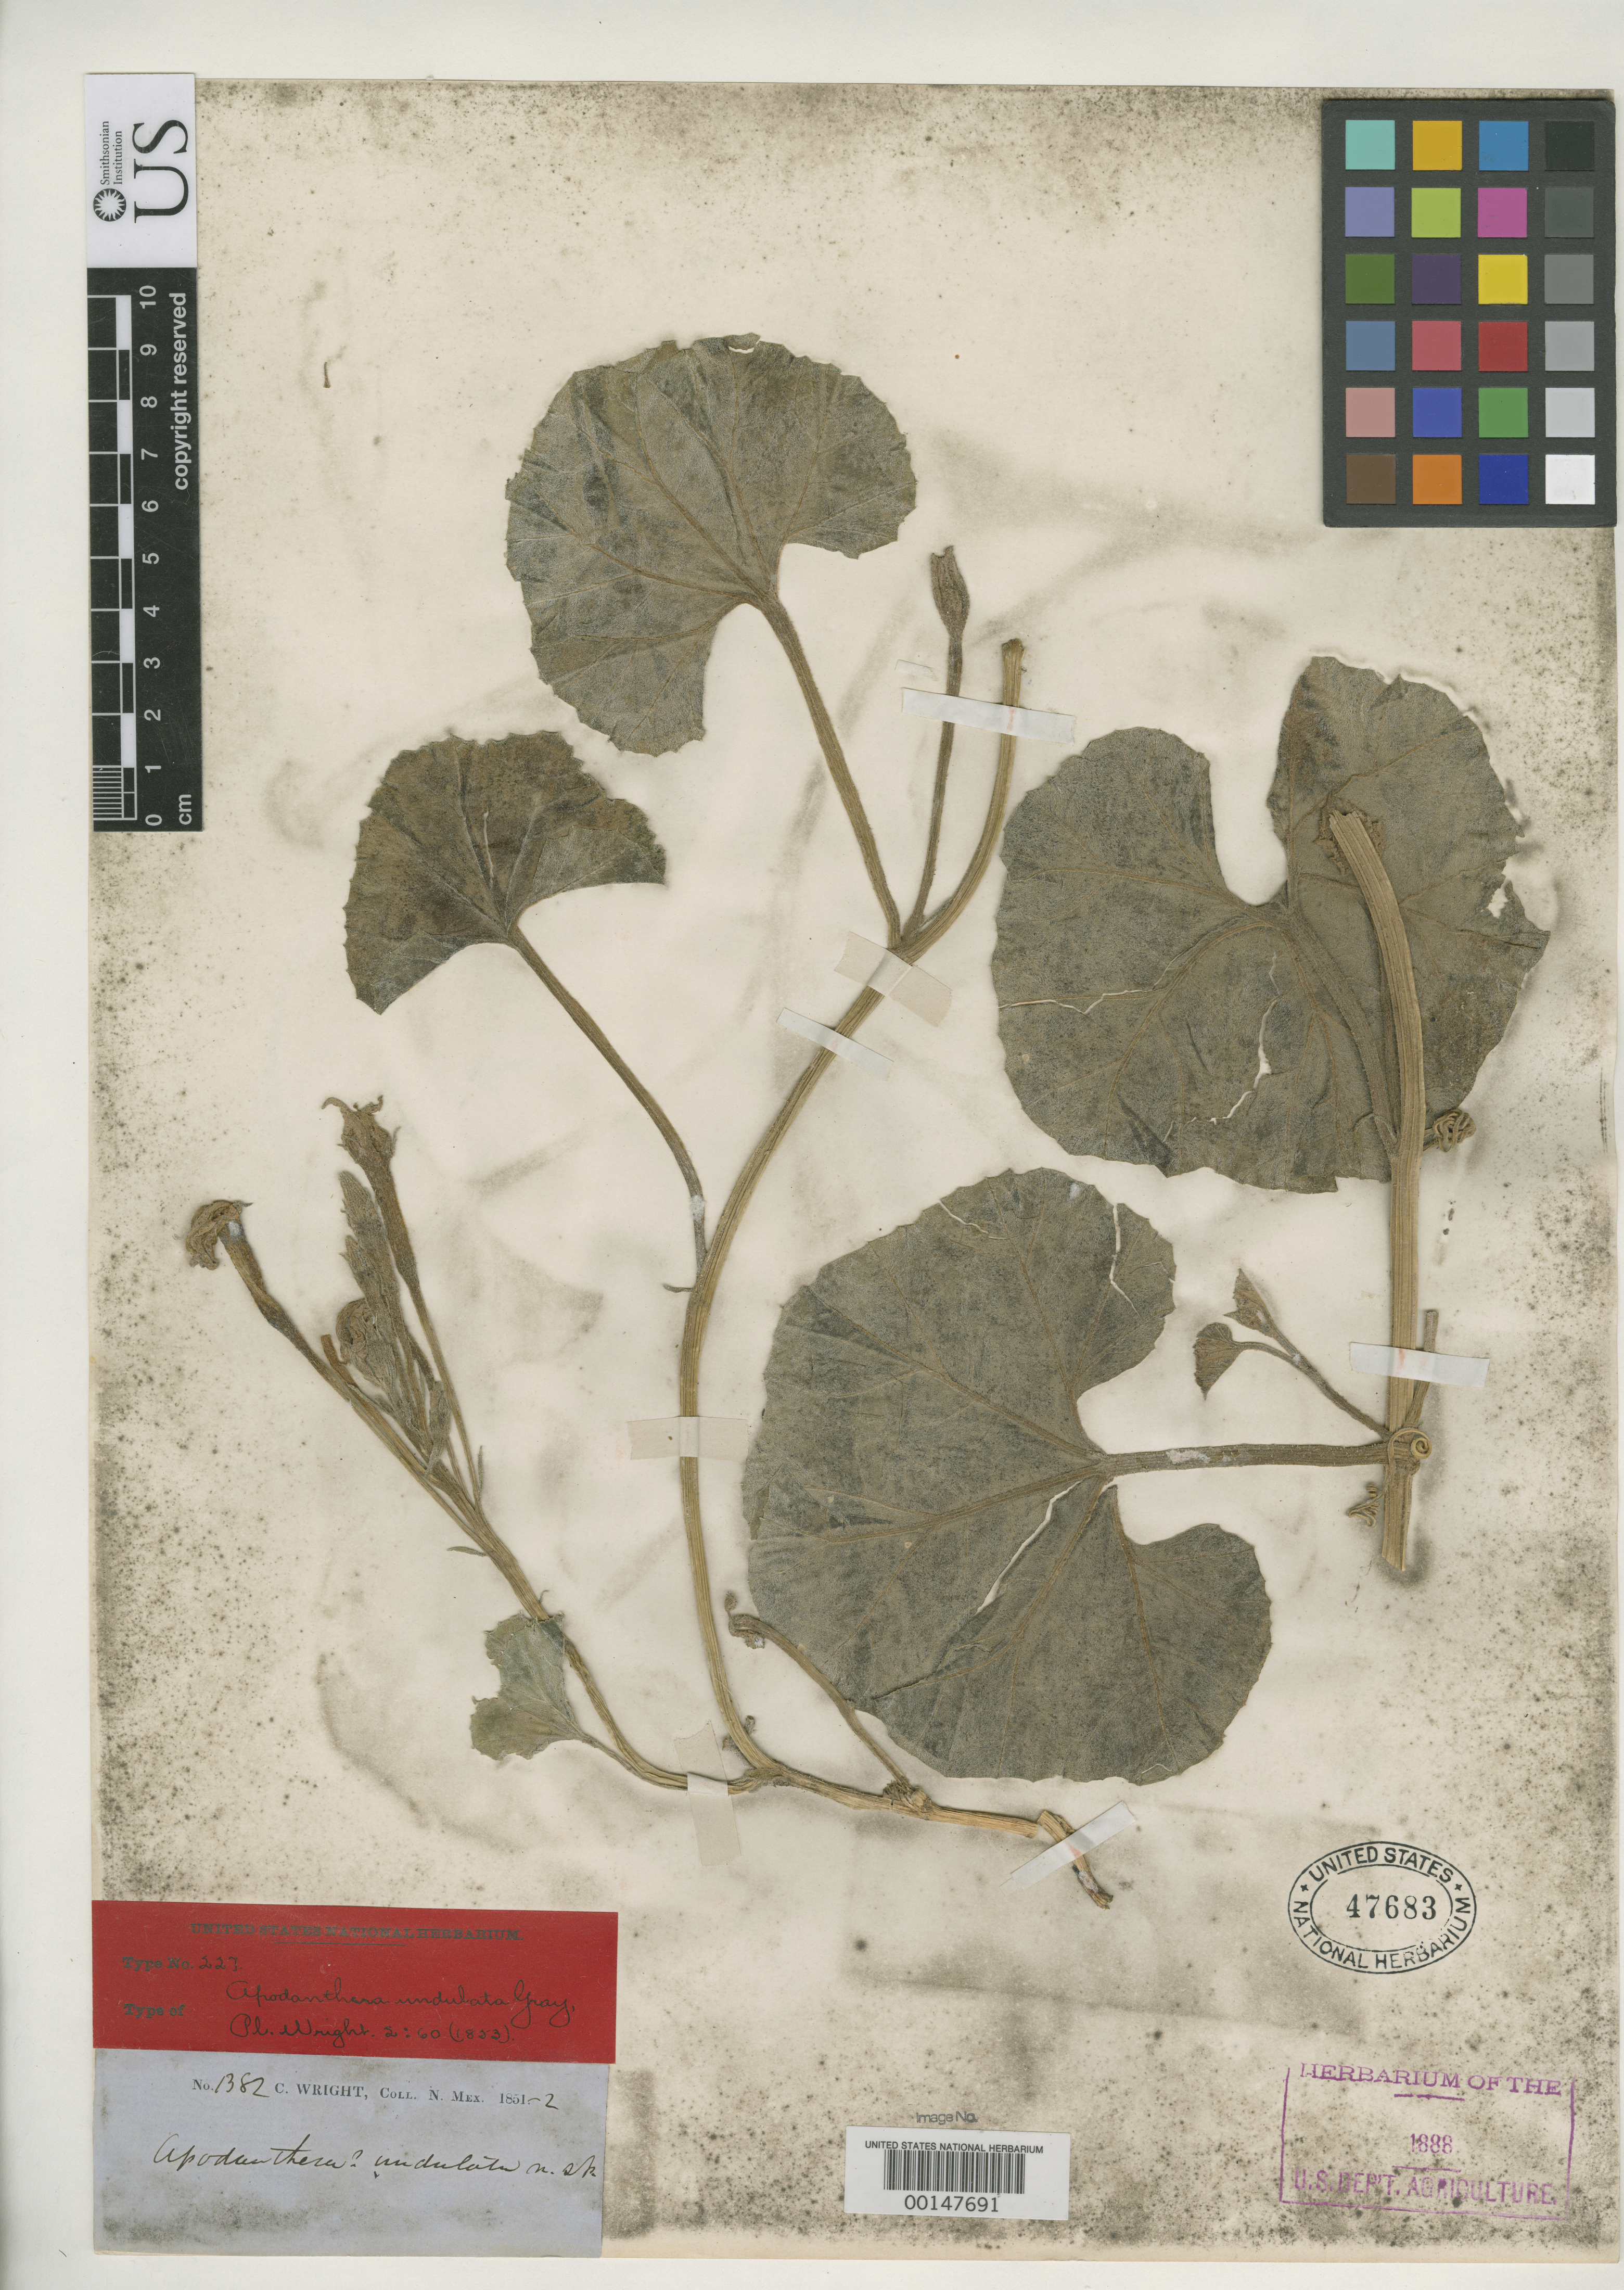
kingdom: Plantae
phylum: Tracheophyta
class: Magnoliopsida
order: Cucurbitales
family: Cucurbitaceae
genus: Apodanthera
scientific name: Apodanthera undulata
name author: A. Gray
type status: Type Collection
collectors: C. Wright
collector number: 1382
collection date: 1851/1852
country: United States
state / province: New Mexico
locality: "N. Mex." [=northern Mexico or New Mexico? either way possibly referring to present-day Arizona or Texas]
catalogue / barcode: US 47683